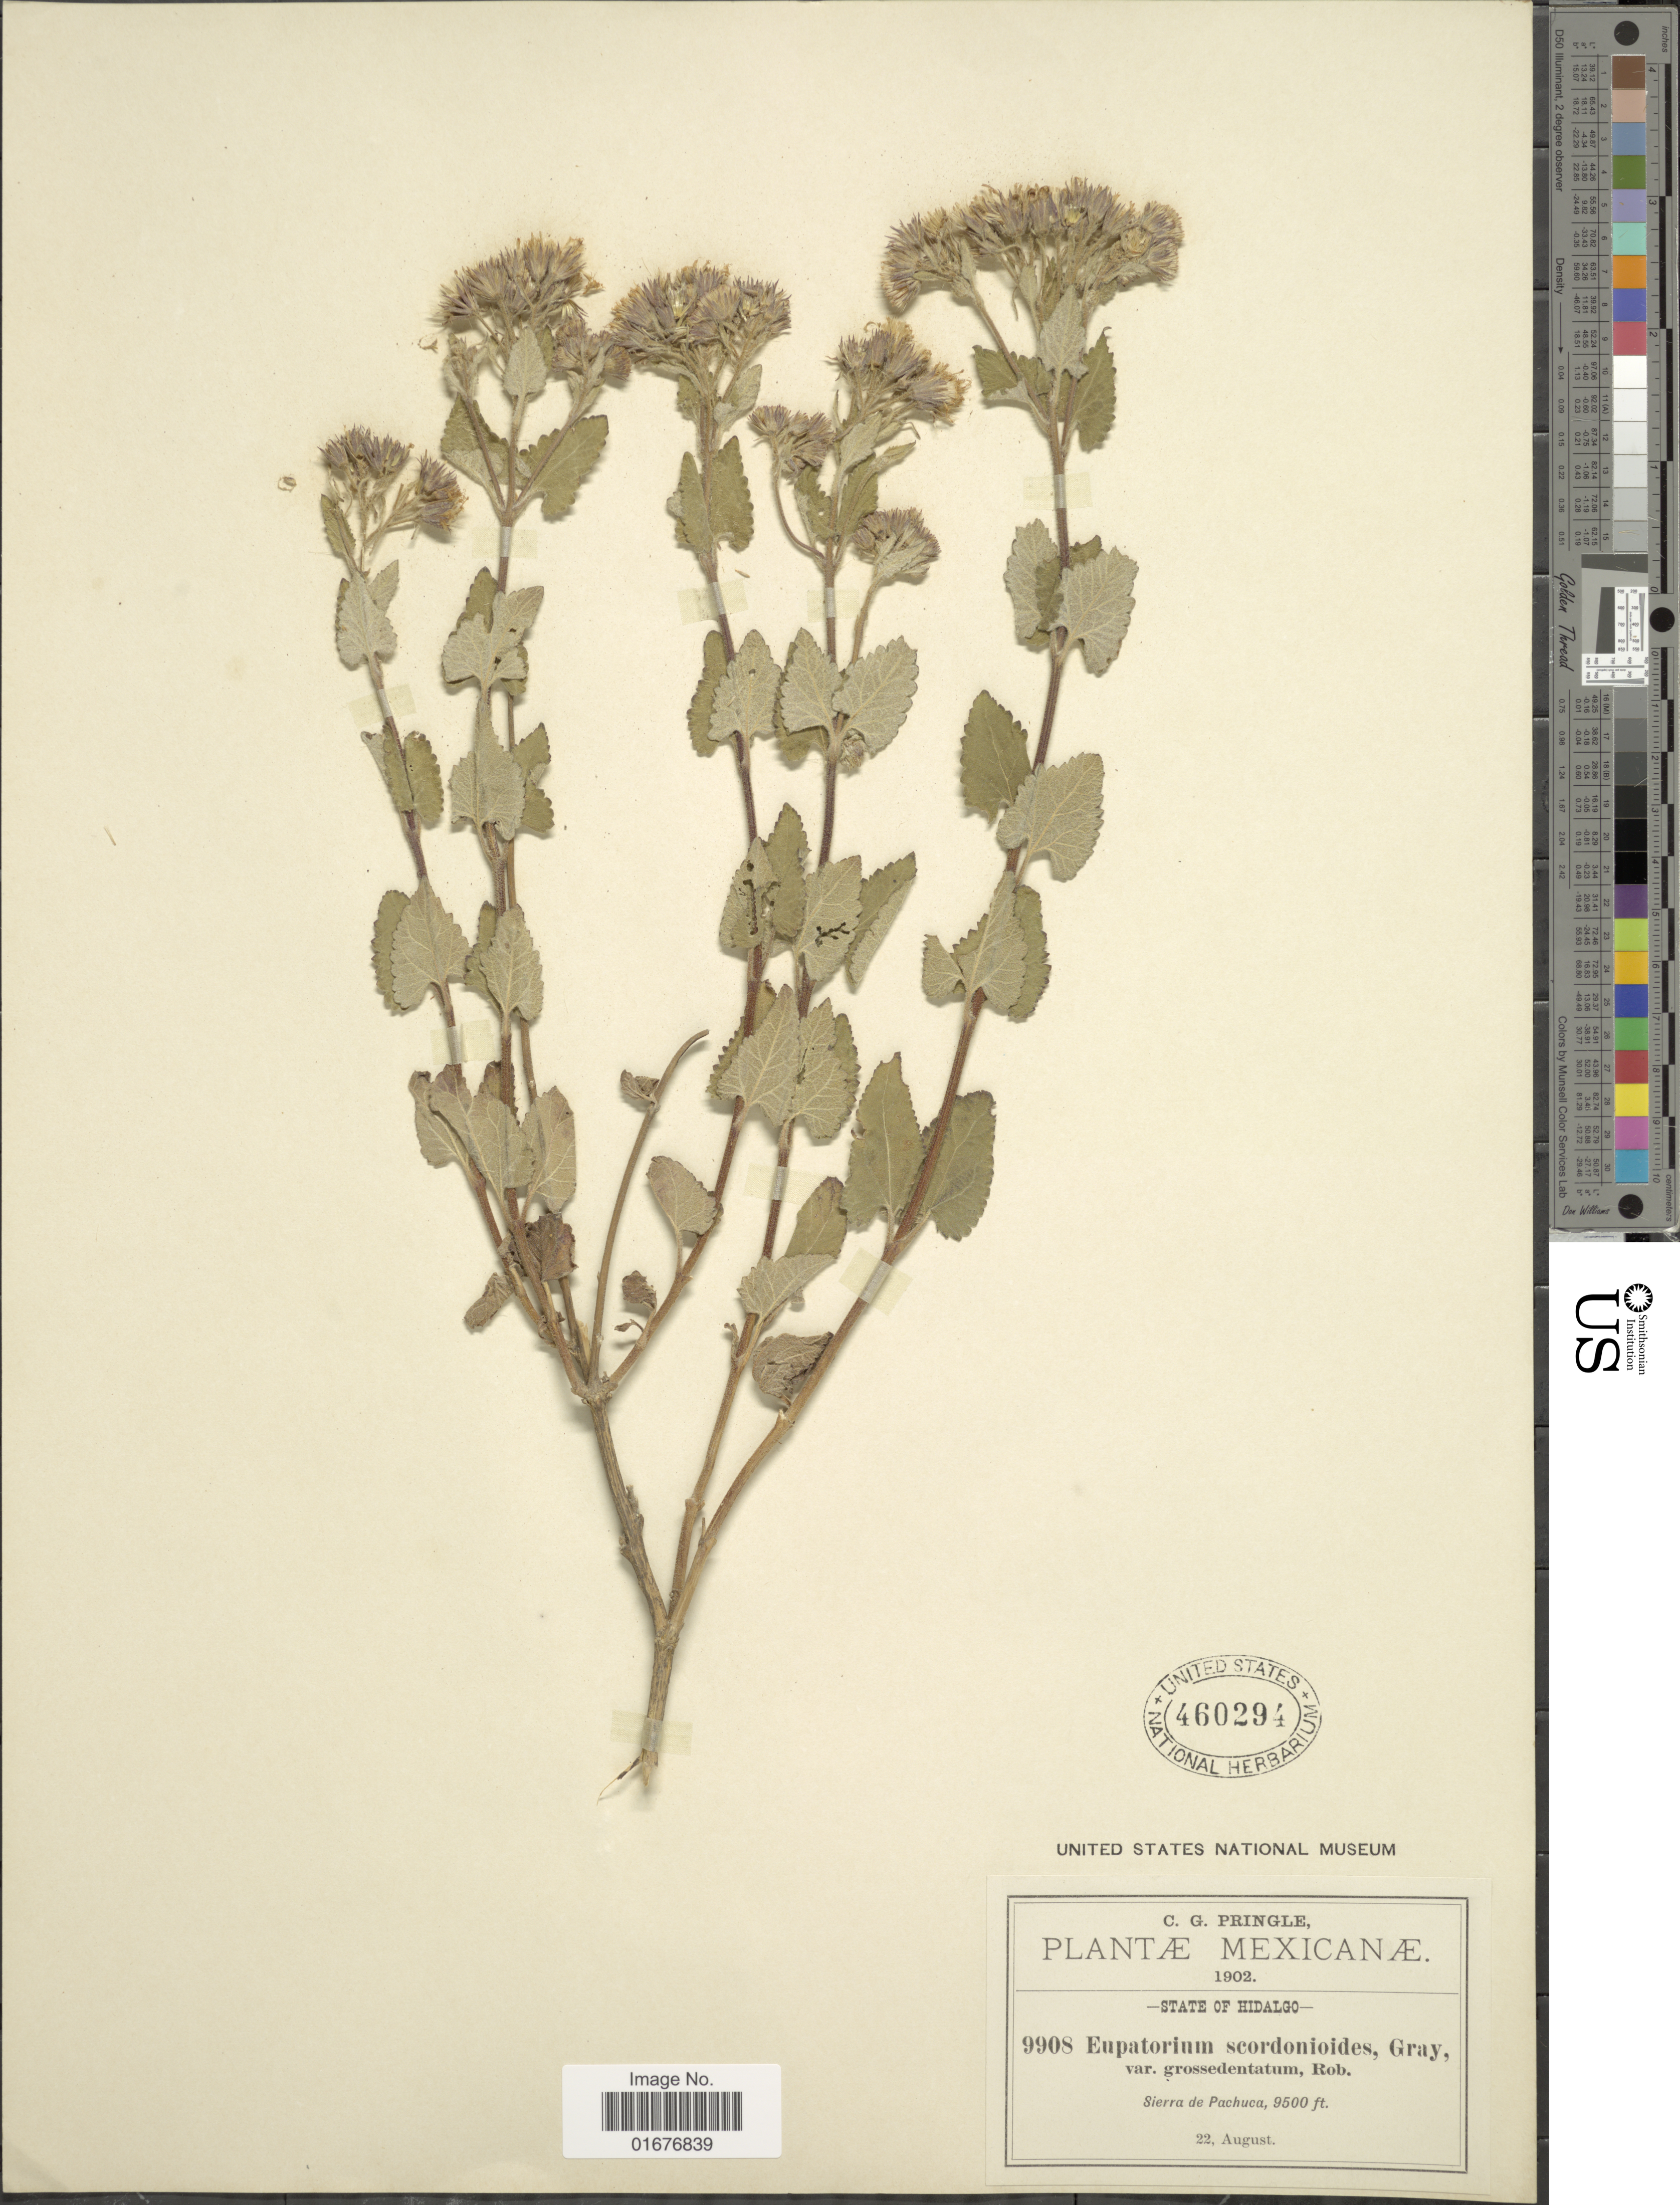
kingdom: Plantae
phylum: Tracheophyta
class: Magnoliopsida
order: Asterales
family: Asteraceae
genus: Ageratina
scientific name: Ageratina scorodonioides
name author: (A. Gray) R.M. King & H. Rob.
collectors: C. G. Pringle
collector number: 9908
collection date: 1902-08-22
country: Mexico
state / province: Hidalgo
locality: Sierra de Pachuca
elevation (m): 2896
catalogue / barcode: US 460294